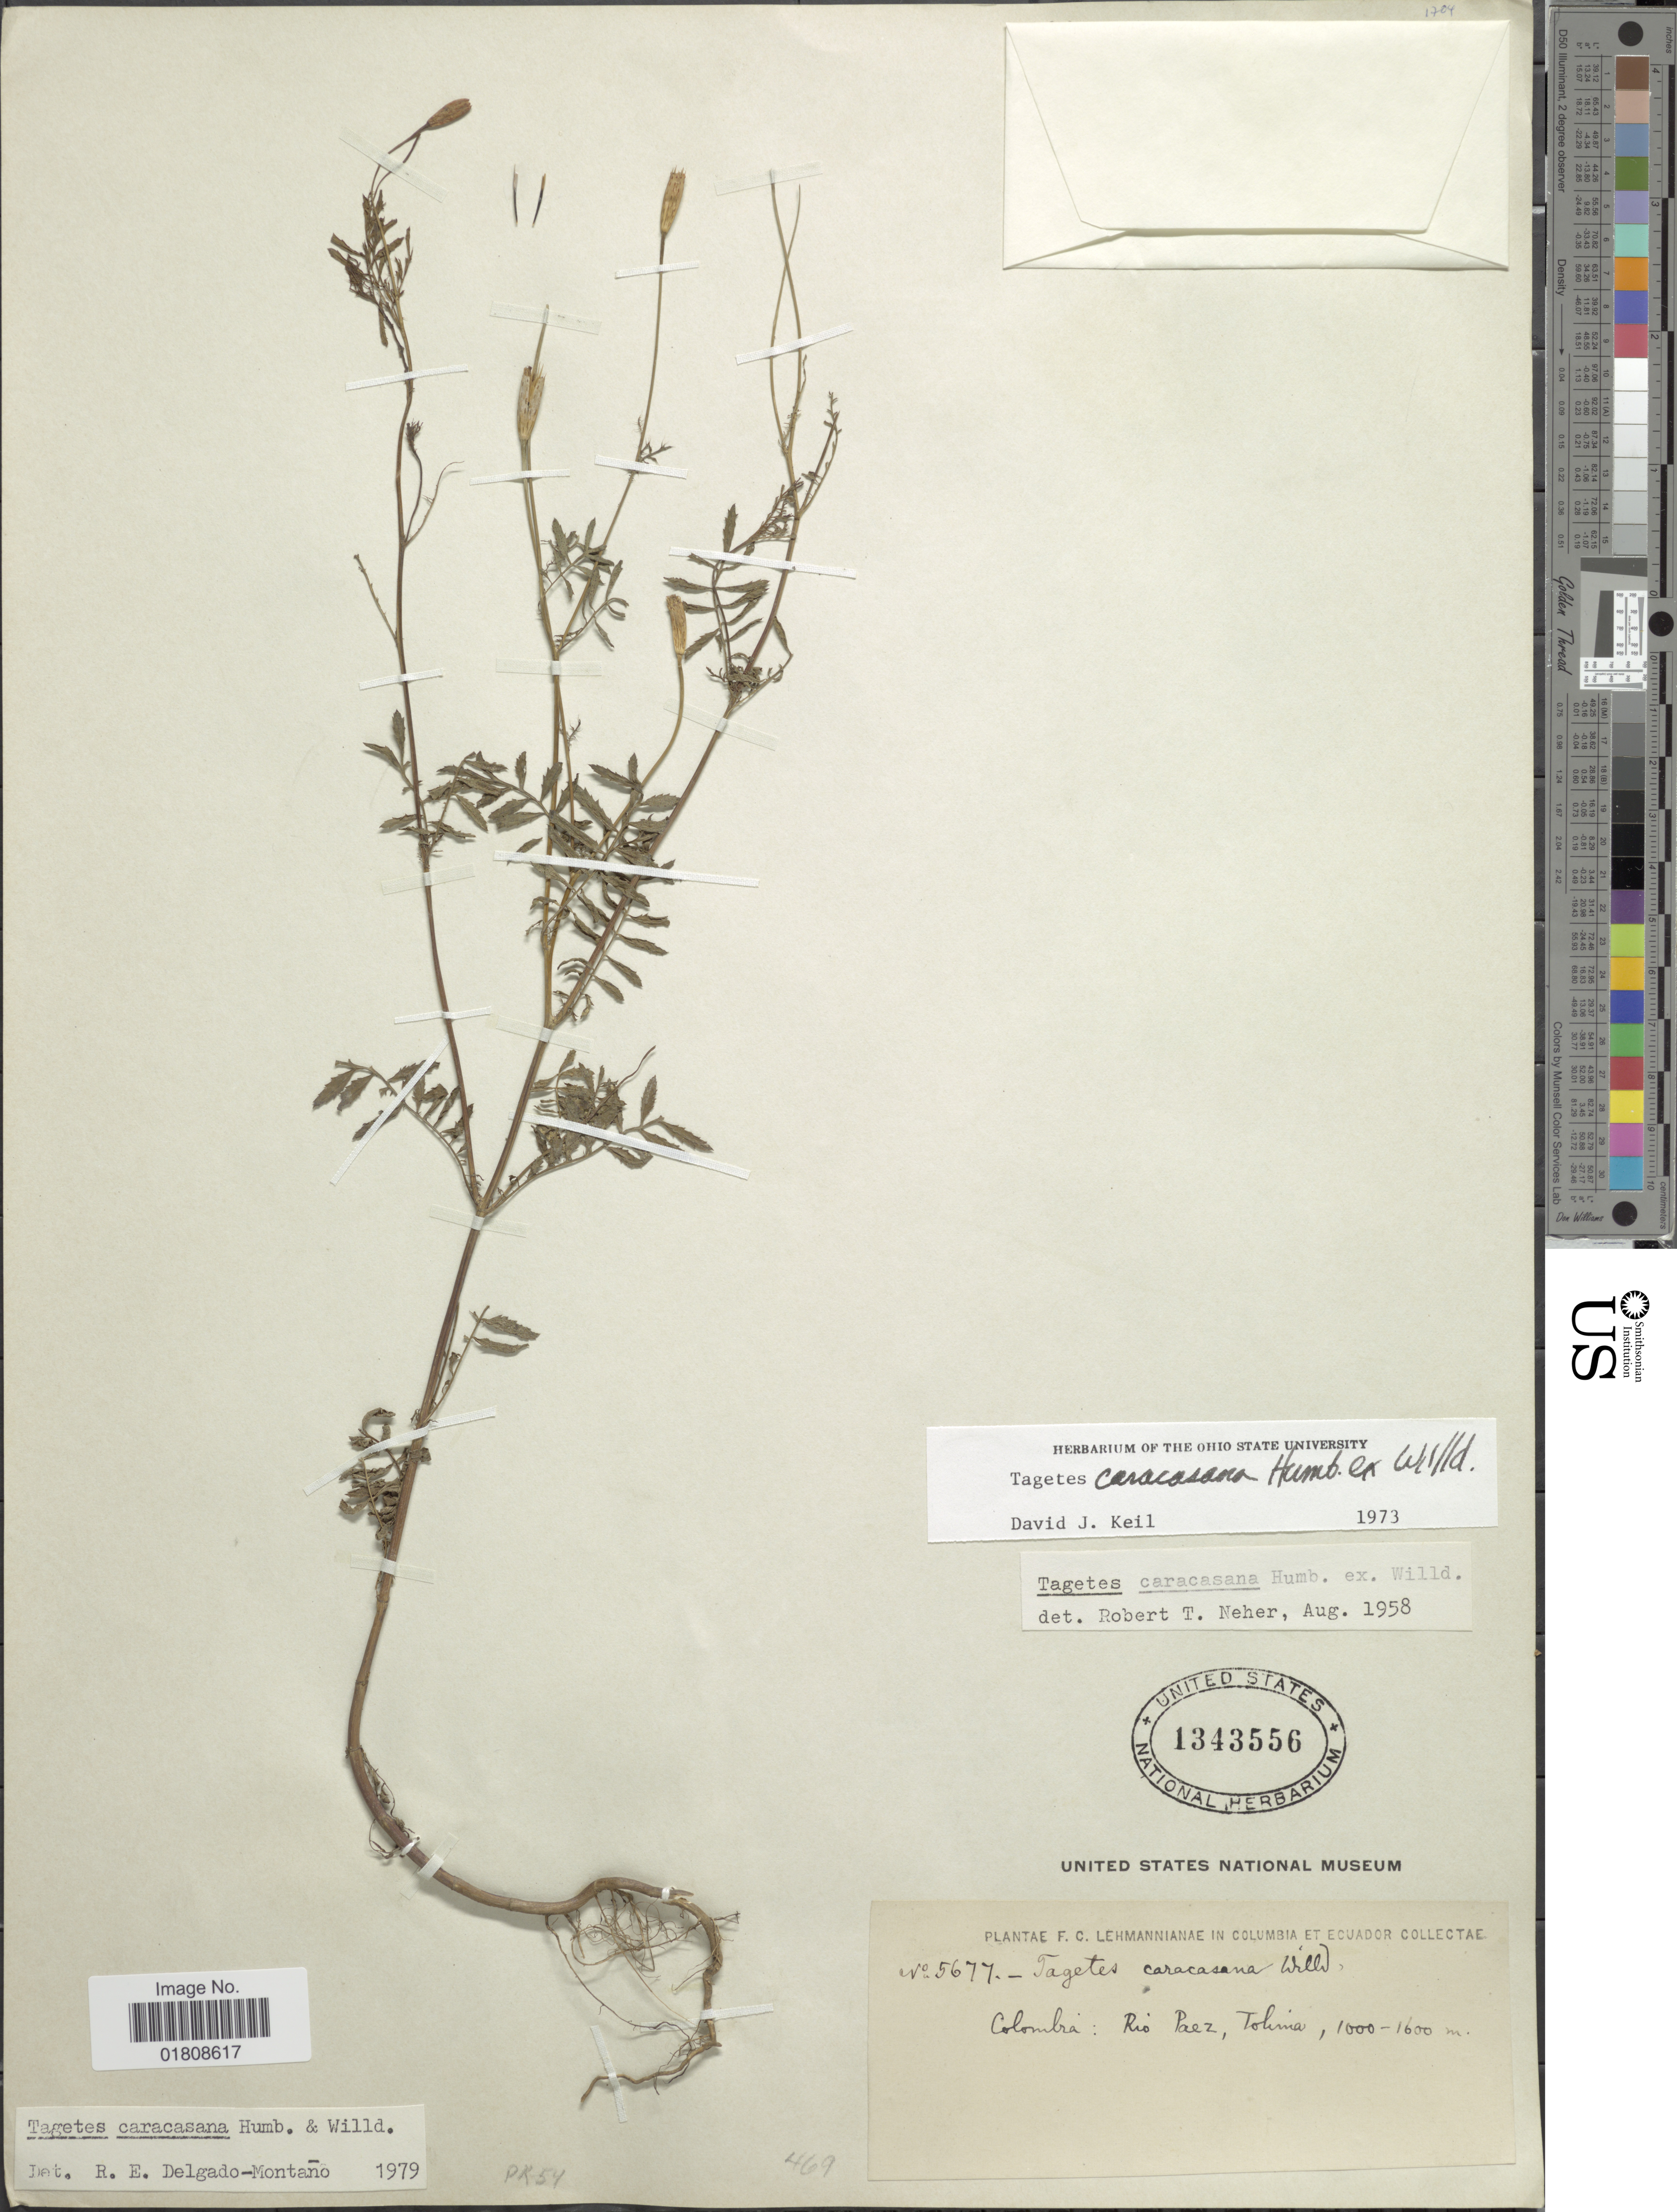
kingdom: Plantae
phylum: Tracheophyta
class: Magnoliopsida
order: Asterales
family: Asteraceae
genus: Tagetes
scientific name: Tagetes caracasana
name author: Humb. ex Willd.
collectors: F. C. Lehmann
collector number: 5677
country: Colombia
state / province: Tolima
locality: Rio Paez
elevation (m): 1000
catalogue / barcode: US 1343556